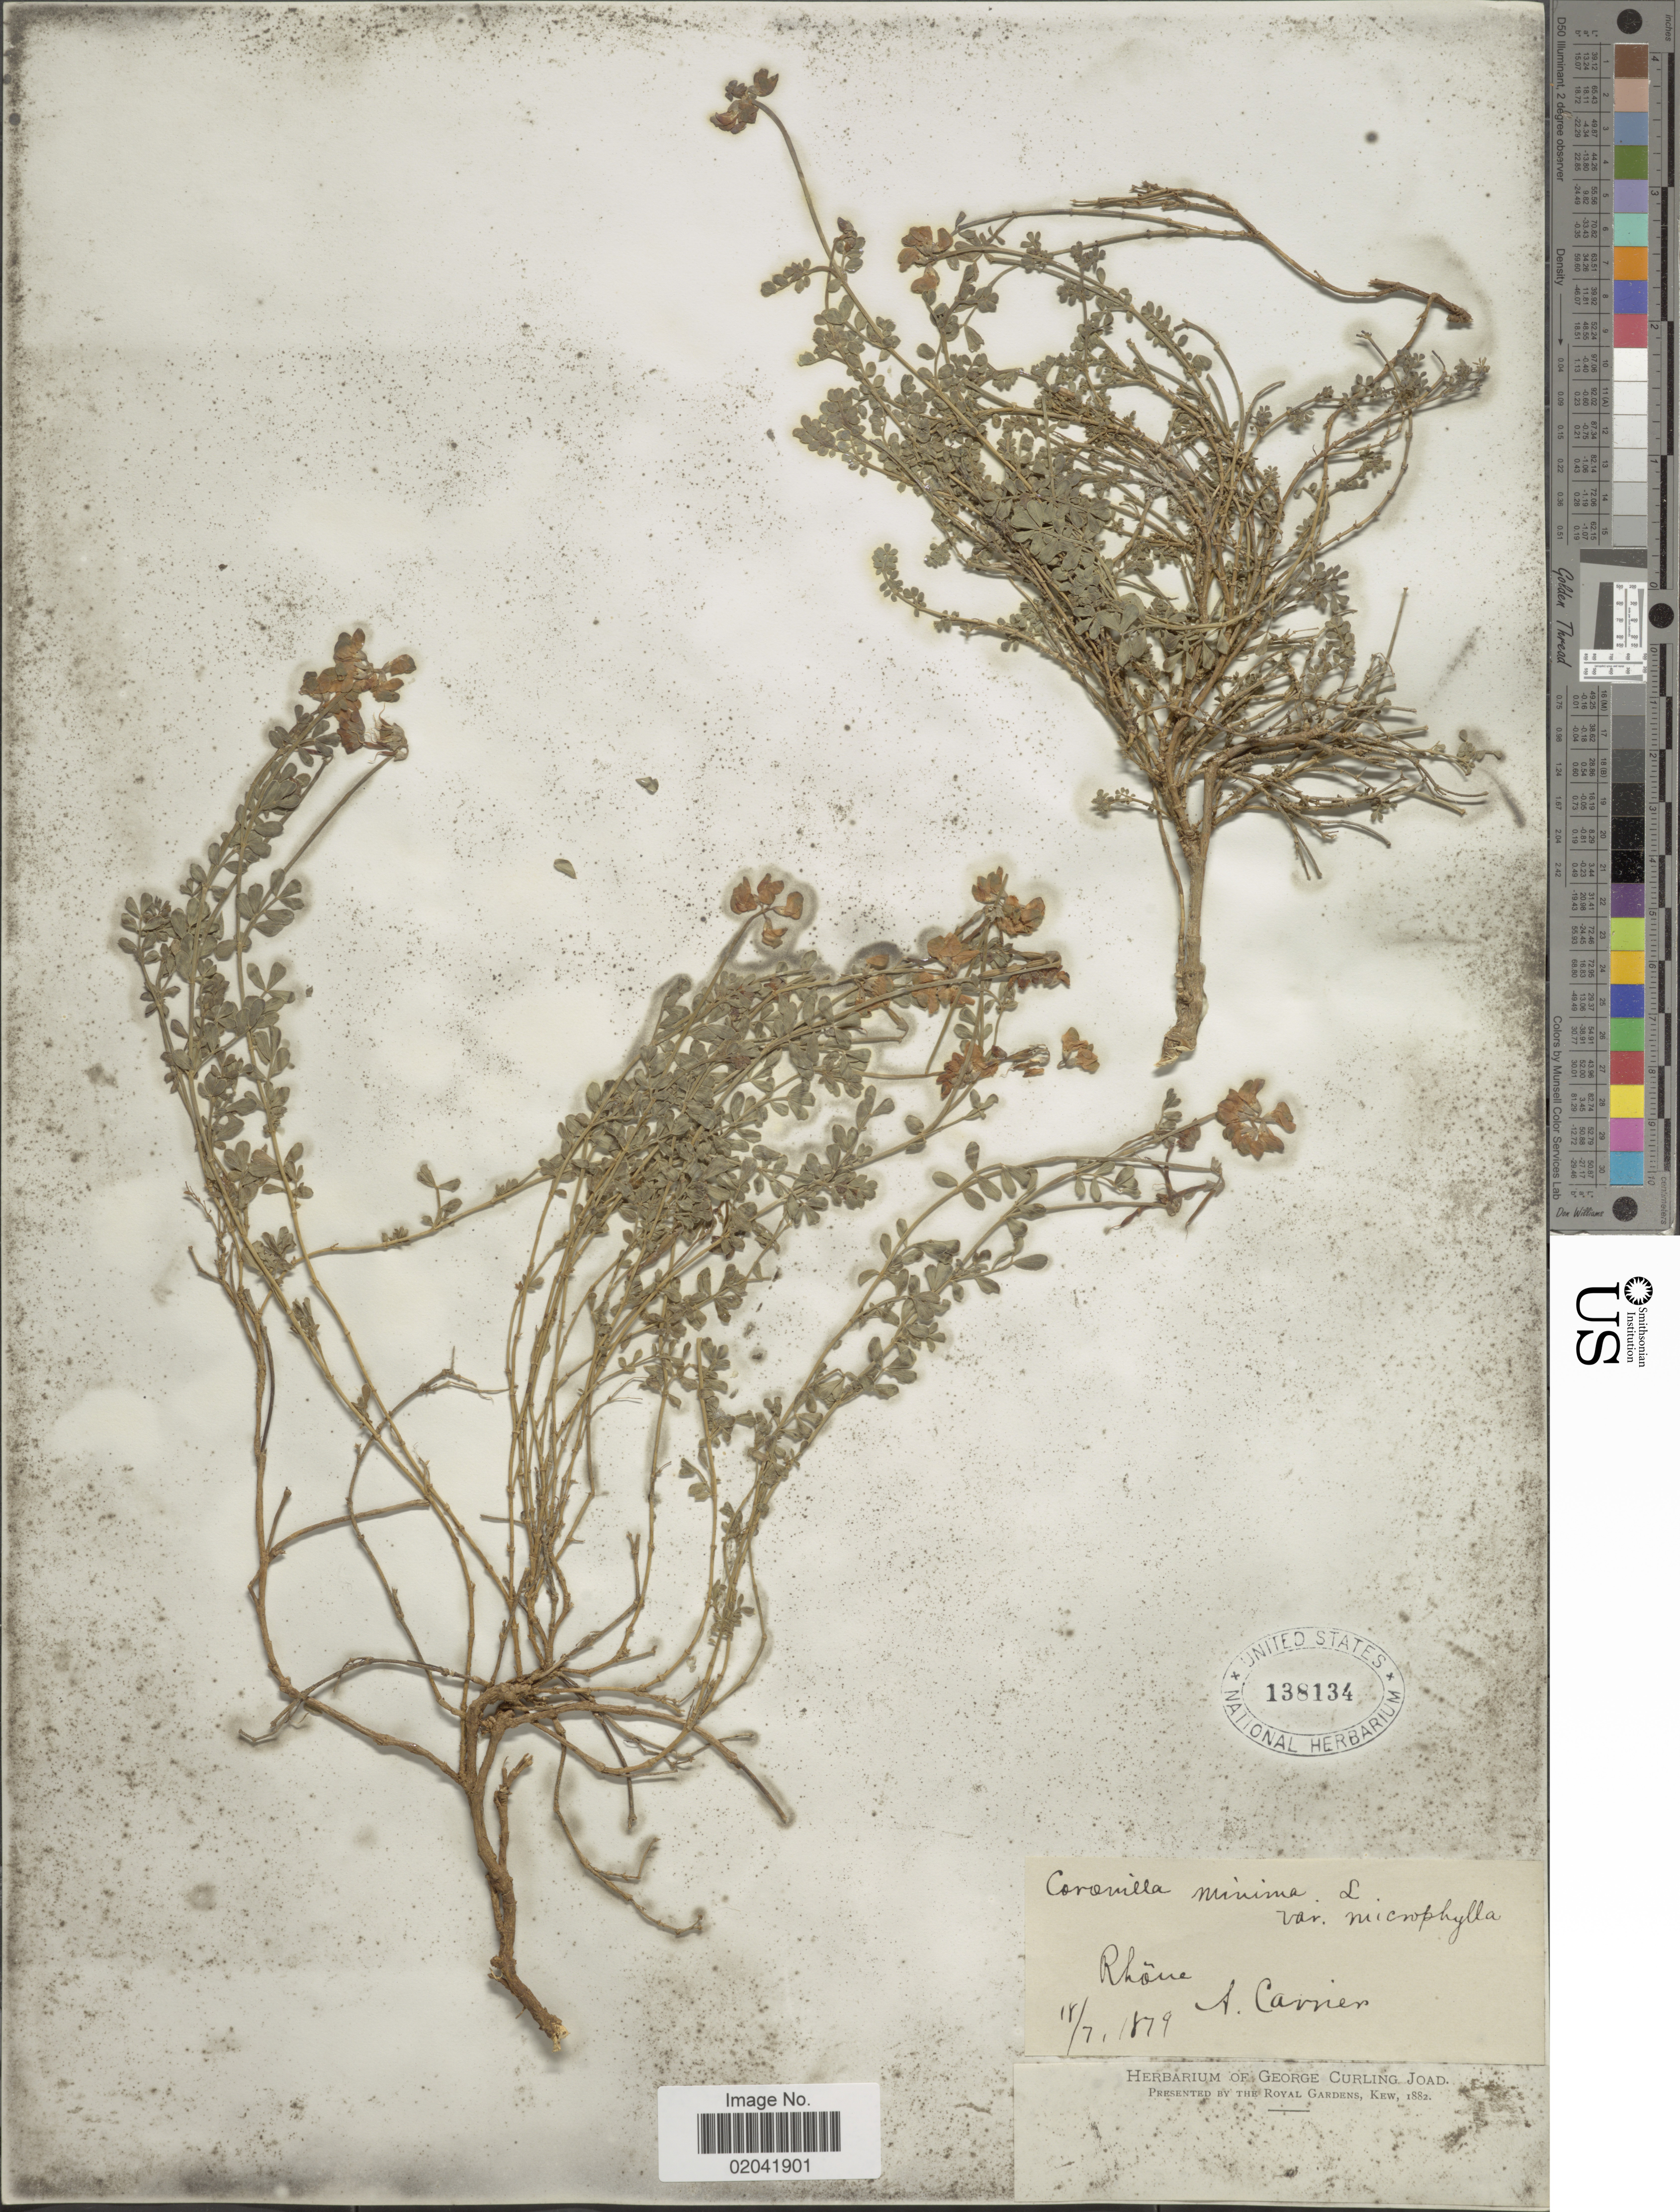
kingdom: Plantae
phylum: Tracheophyta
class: Magnoliopsida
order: Fabales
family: Fabaceae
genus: Coronilla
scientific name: Coronilla minima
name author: L.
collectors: A. Carriez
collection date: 1879-07-18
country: France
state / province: Auvergne-Rhône-Alpes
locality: Rhône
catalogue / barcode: US 138134